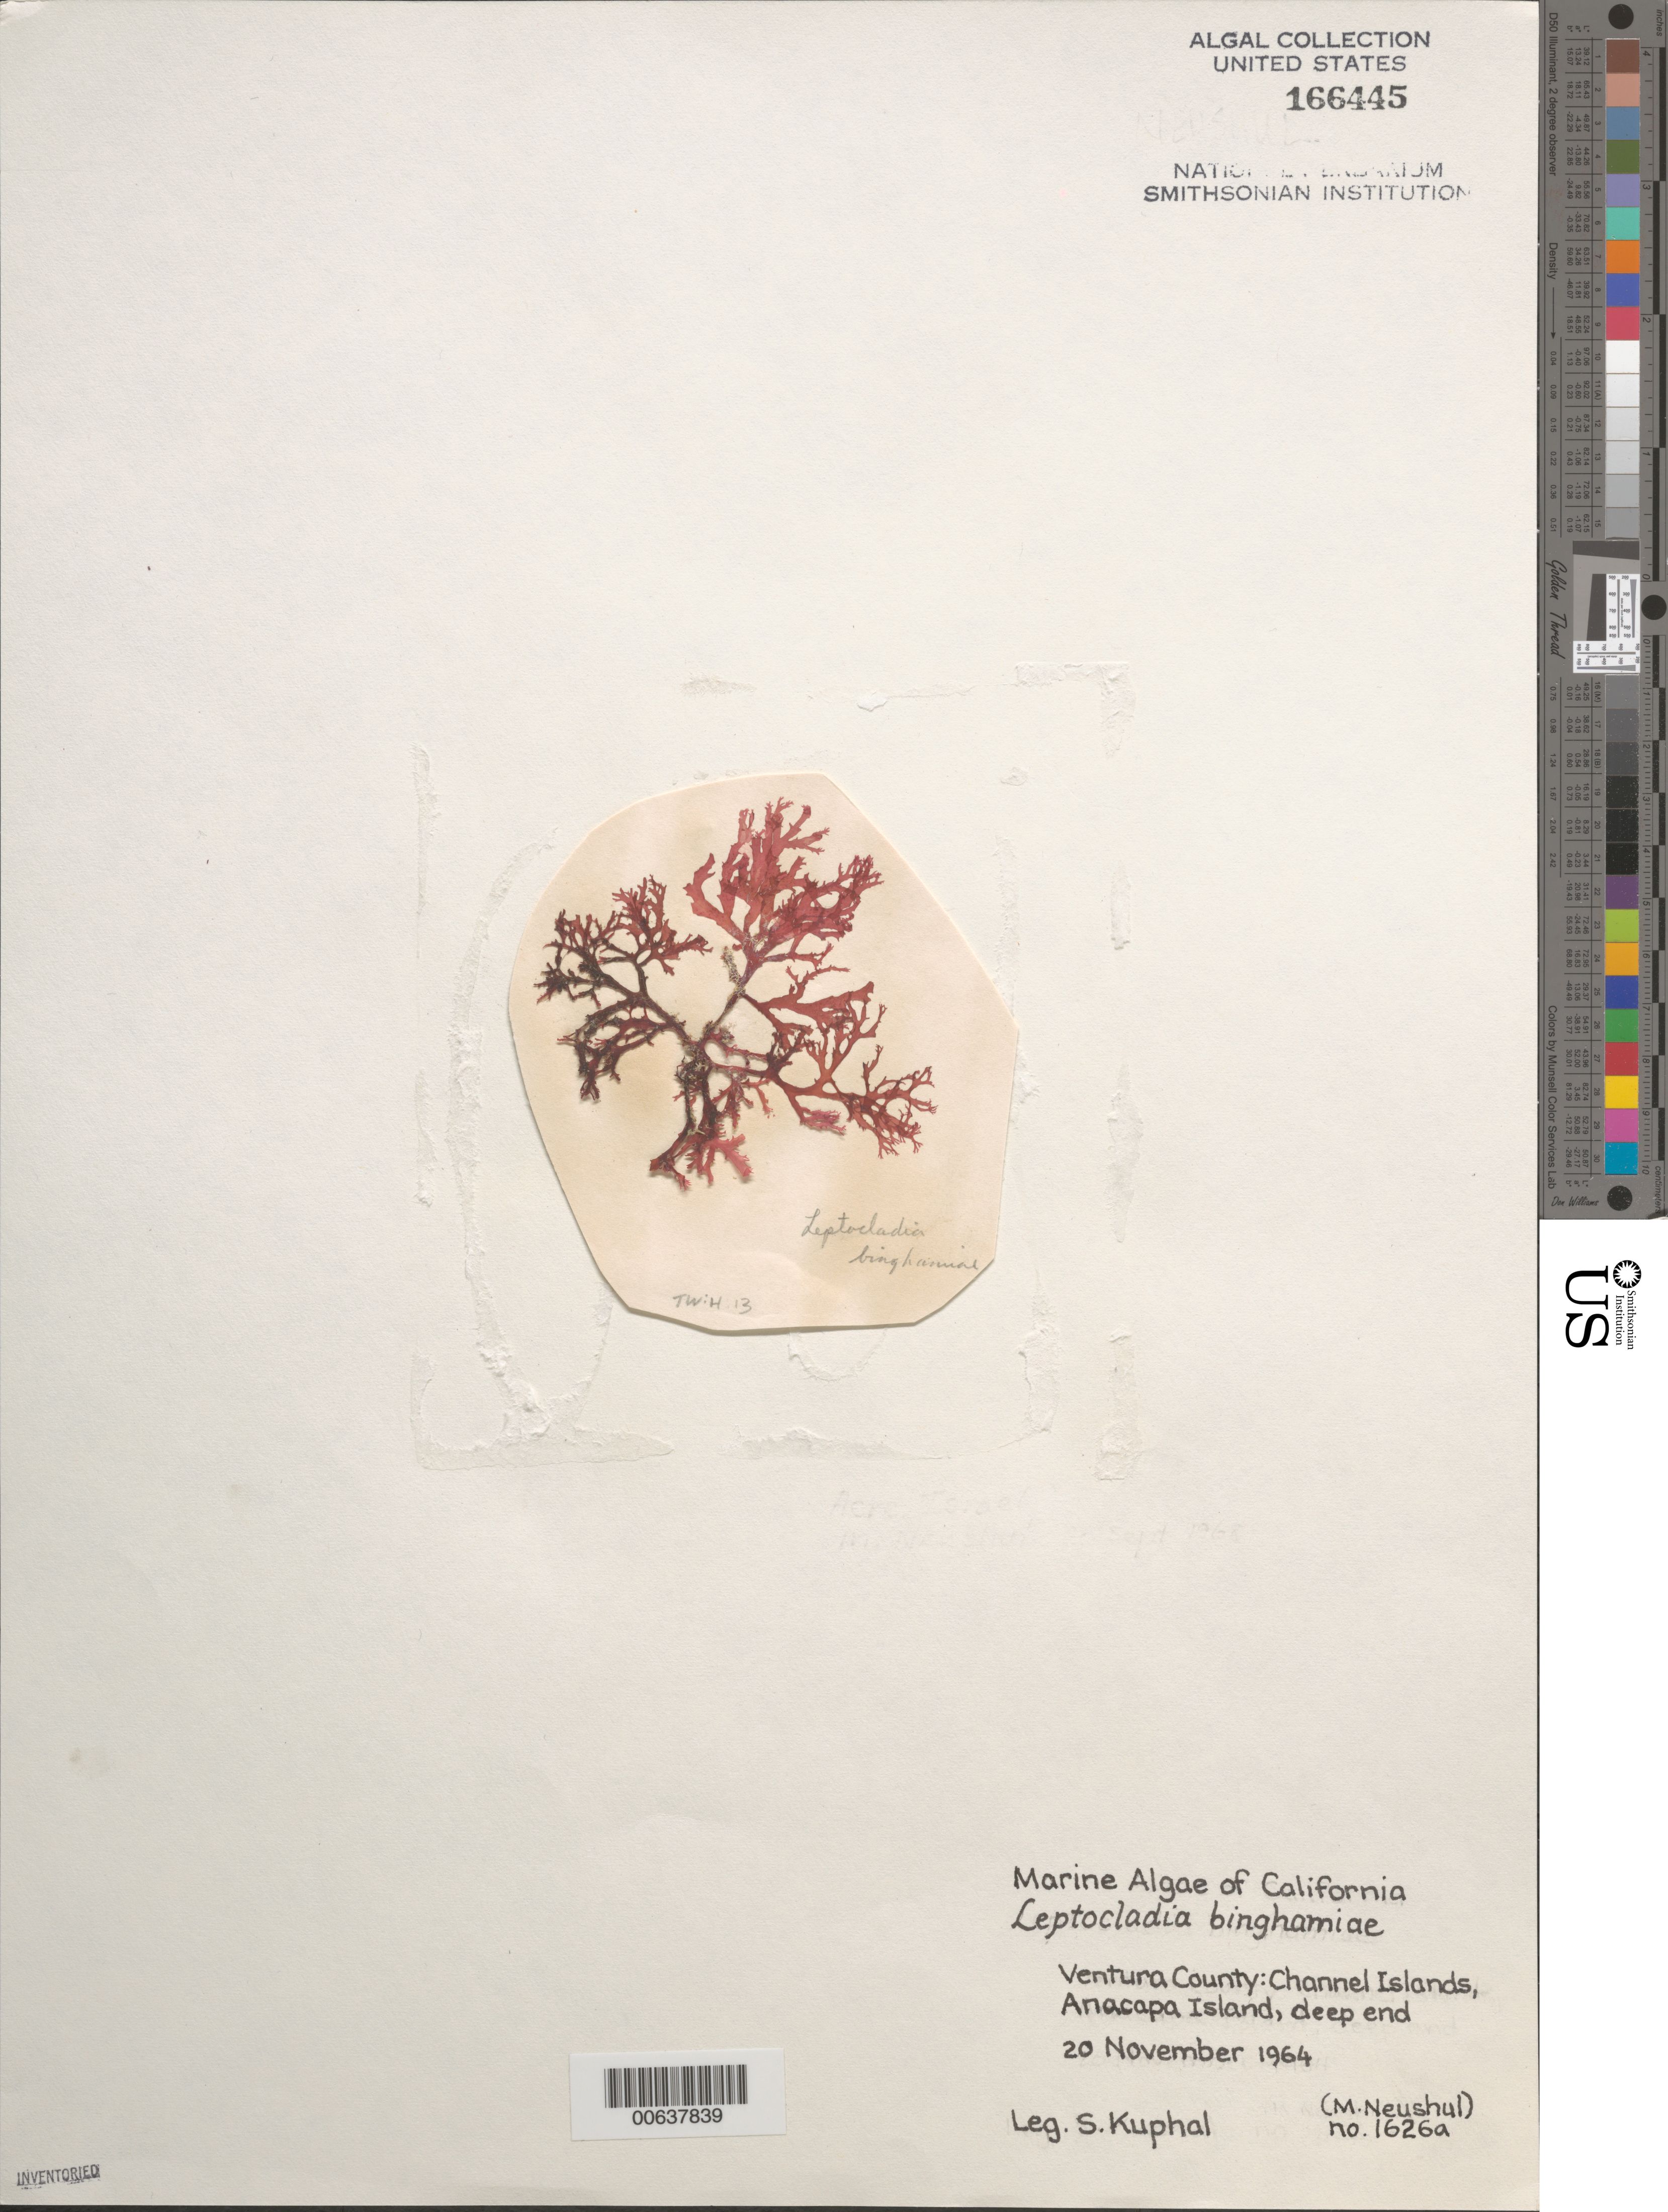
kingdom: Plantae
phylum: Rhodophyta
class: Florideophyceae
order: Gigartinales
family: Dumontiaceae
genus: Leptocladia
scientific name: Leptocladia binghamiae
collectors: S. Kuphal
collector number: Neushul 1626a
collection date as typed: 20 Nov 1964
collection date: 1964-11-20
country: United States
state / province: California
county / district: Ventura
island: Anacapa Island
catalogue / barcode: US 166445